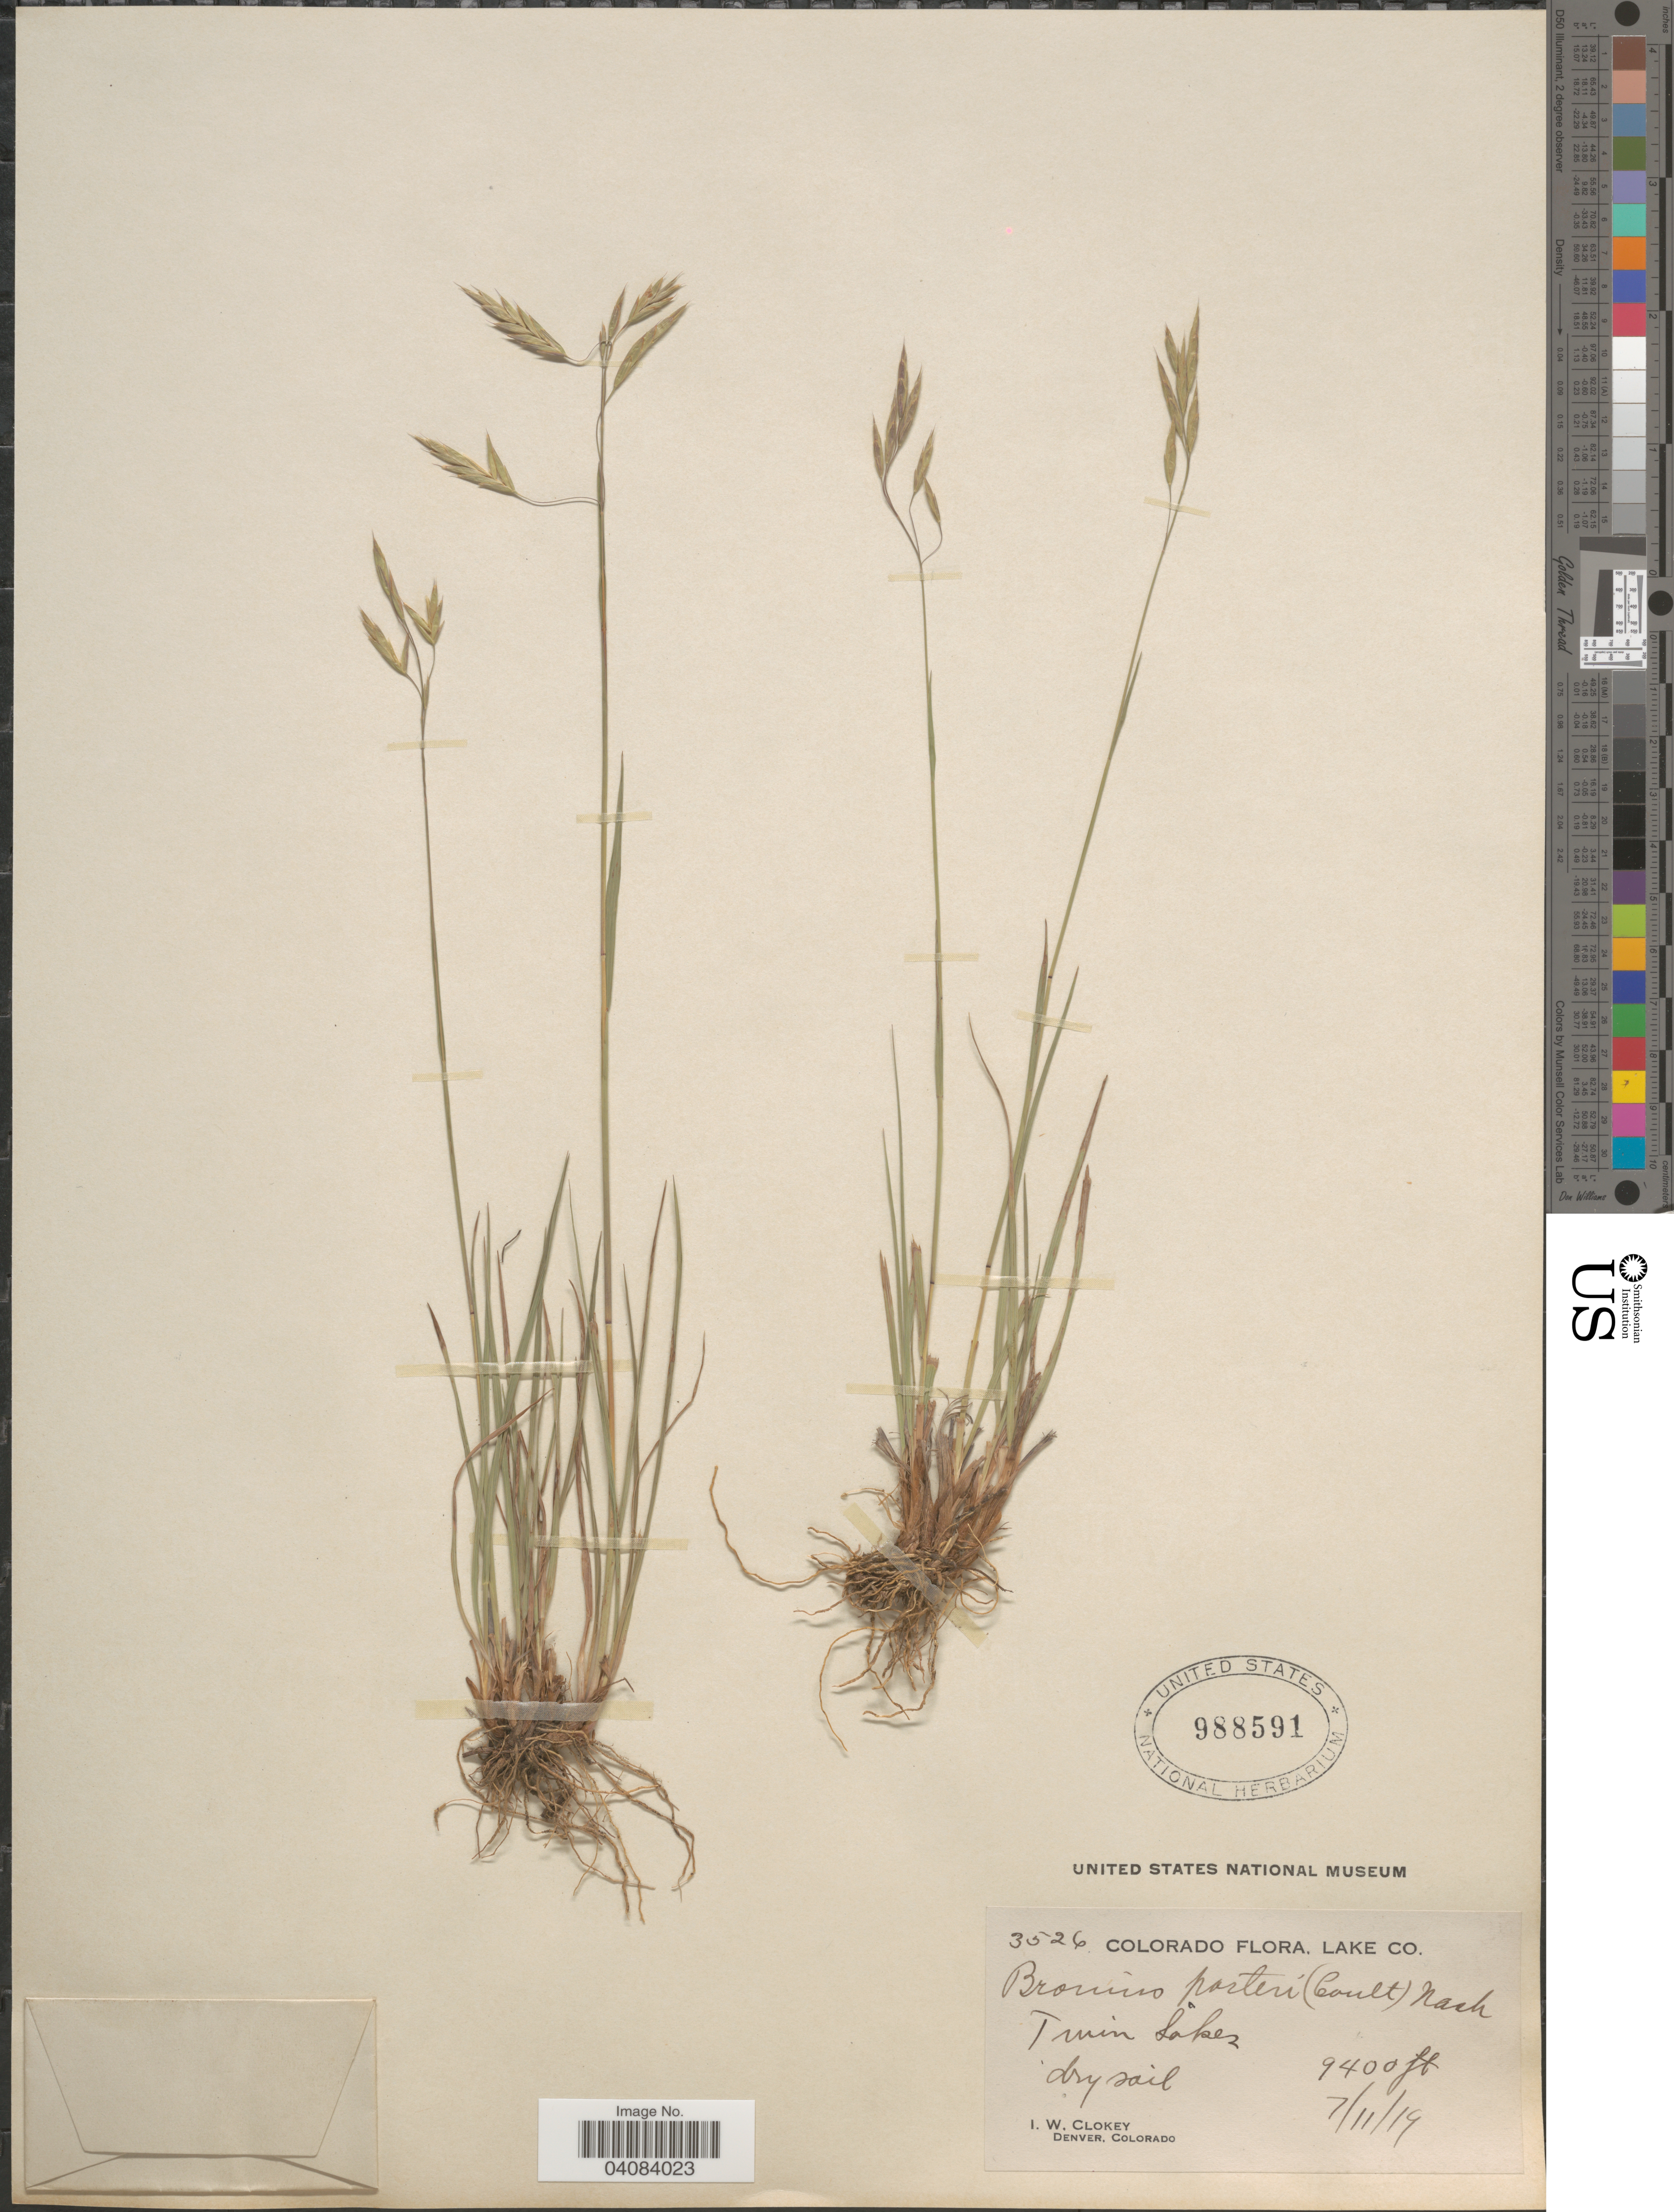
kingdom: Plantae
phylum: Tracheophyta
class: Liliopsida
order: Poales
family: Poaceae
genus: Bromus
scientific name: Bromus porteri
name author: (J.M. Coult.) Nash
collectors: I. W. Clokey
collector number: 3526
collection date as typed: Transcribed d/m/y: 11/7/19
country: United States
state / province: Colorado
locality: Lake Co. Twin Lakes.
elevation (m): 2865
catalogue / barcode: US 988591